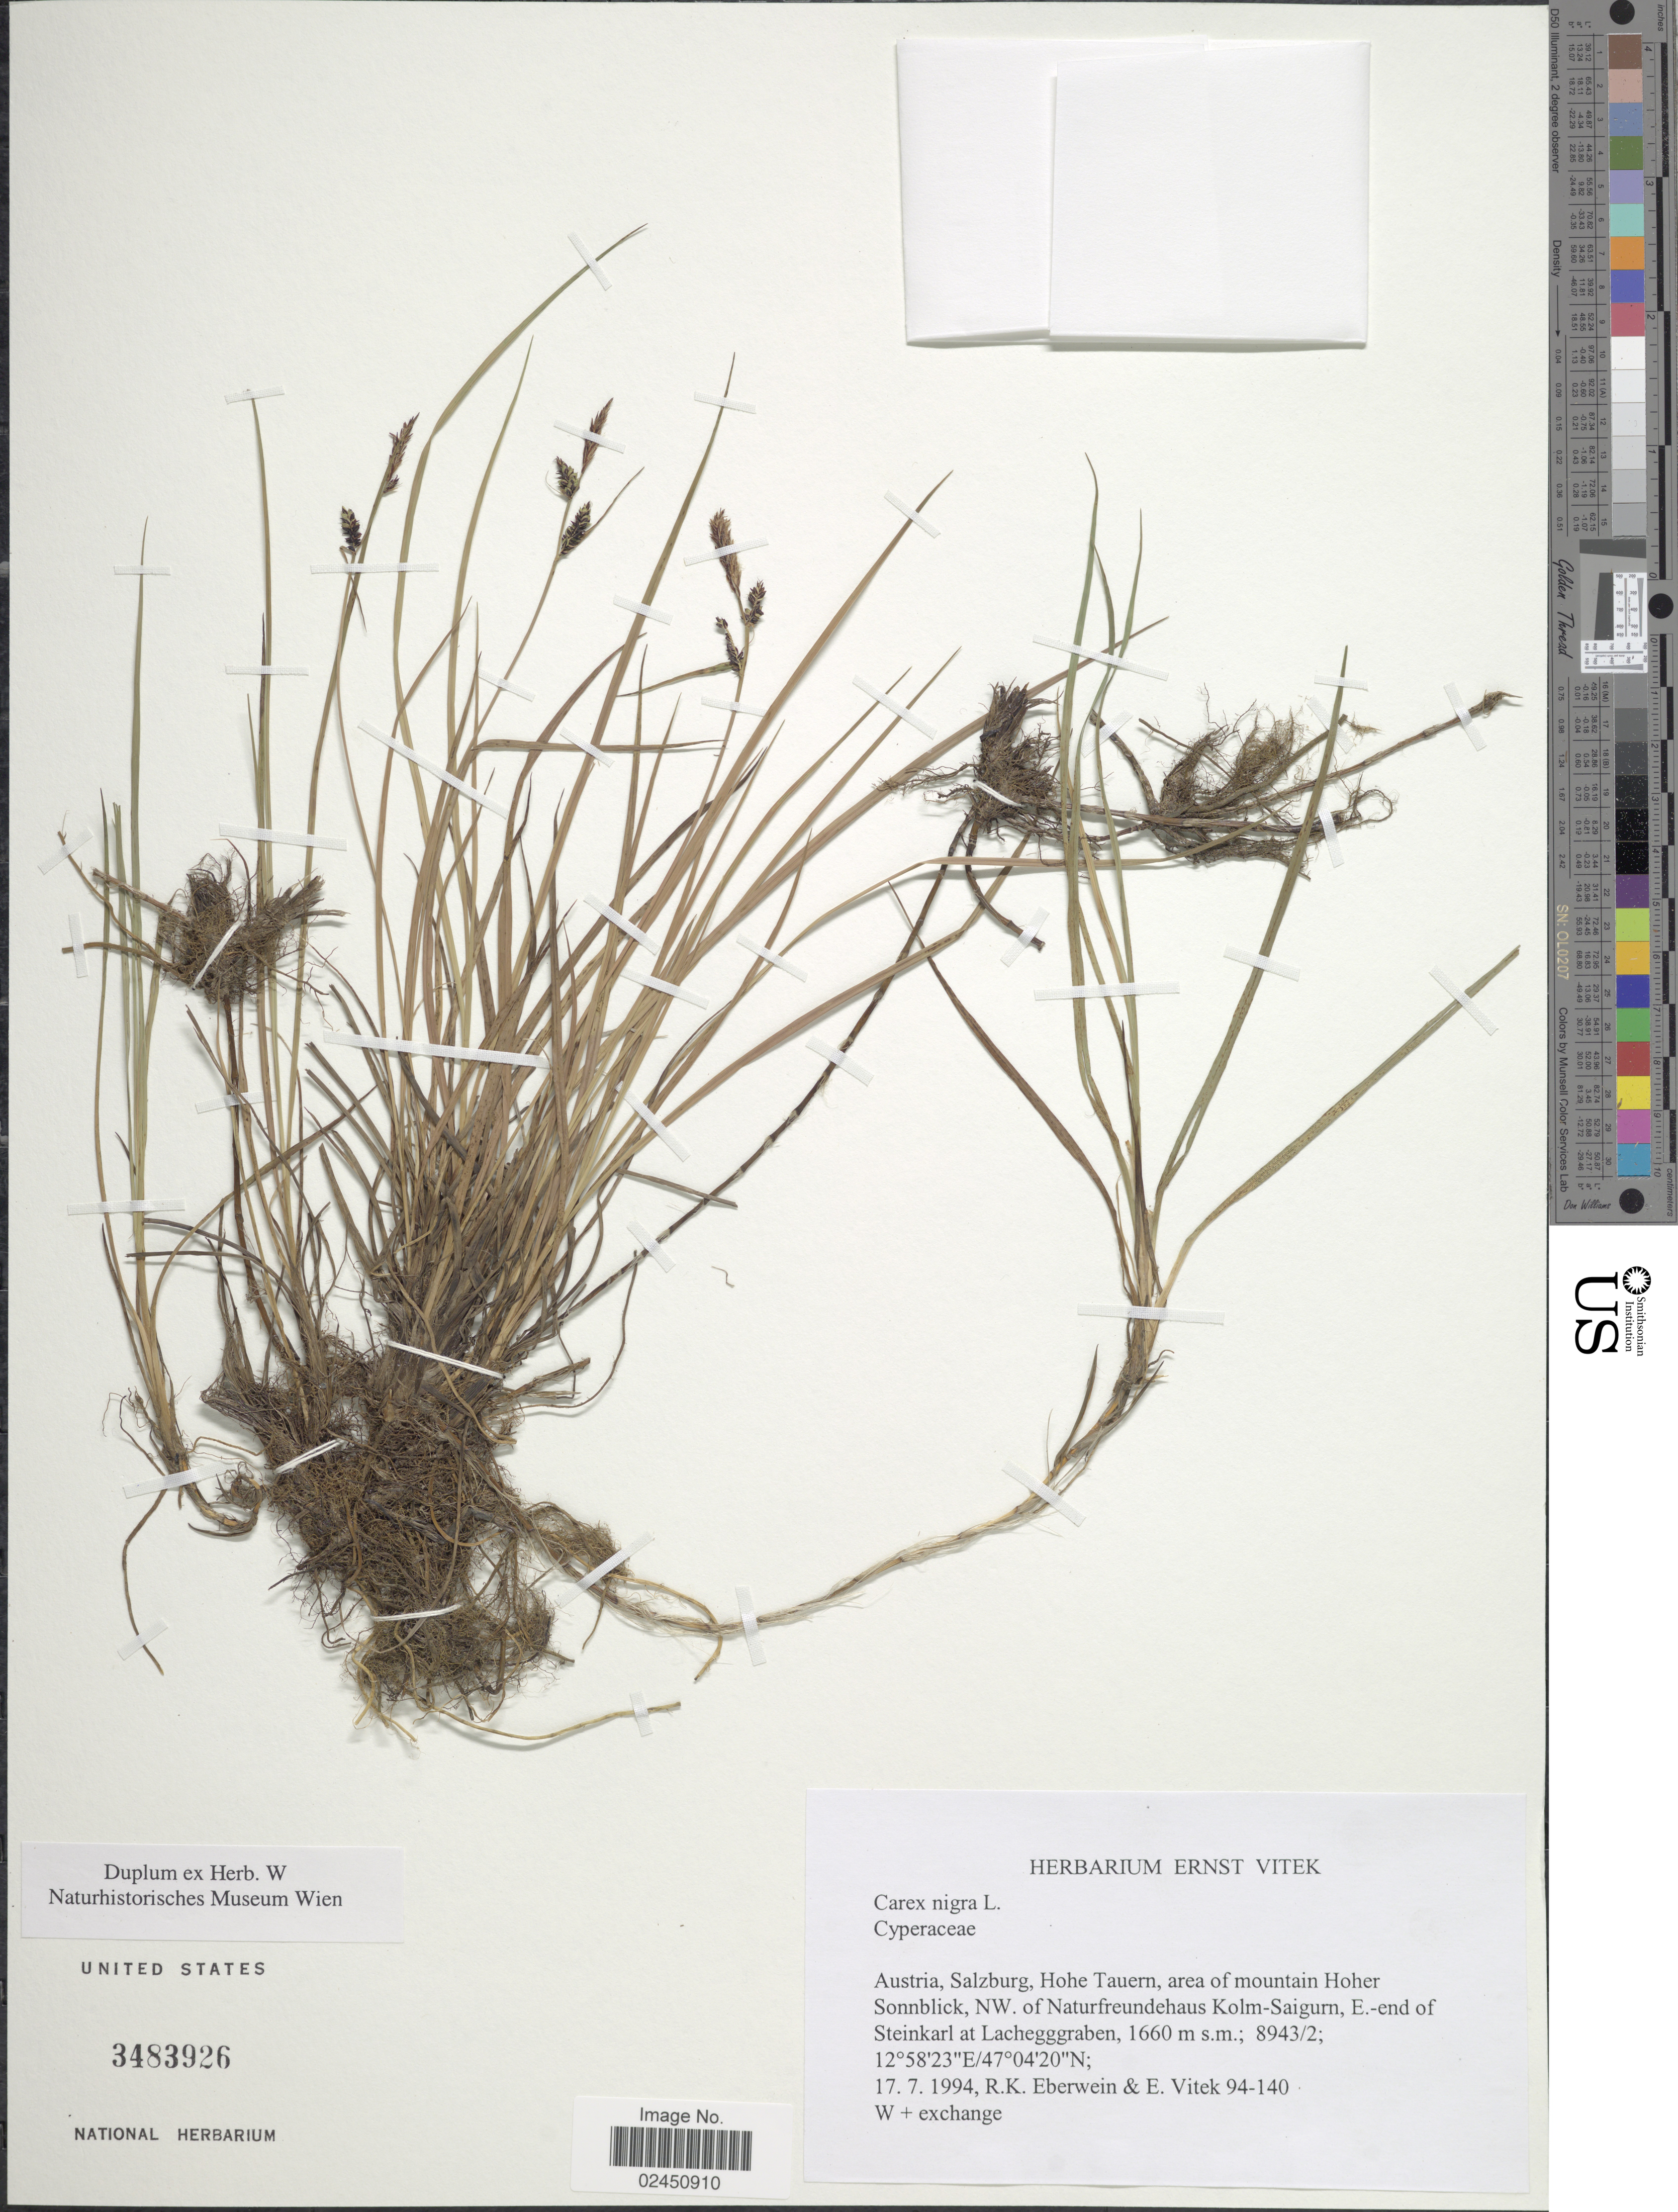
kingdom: Plantae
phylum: Tracheophyta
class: Liliopsida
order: Poales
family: Cyperaceae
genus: Carex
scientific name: Carex nigra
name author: (L.) Reichard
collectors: R. Eberwein & E. Vitek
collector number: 94-140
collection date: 1994-07-17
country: Austria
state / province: Salzburg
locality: Hohe Tauern, area of mountain Hoher Sonnblick, NW. of Naturfreundehaus Kolm-Saigurn, E. -end of Steinkarl at Lachegggraben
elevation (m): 1660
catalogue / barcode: US 3483926